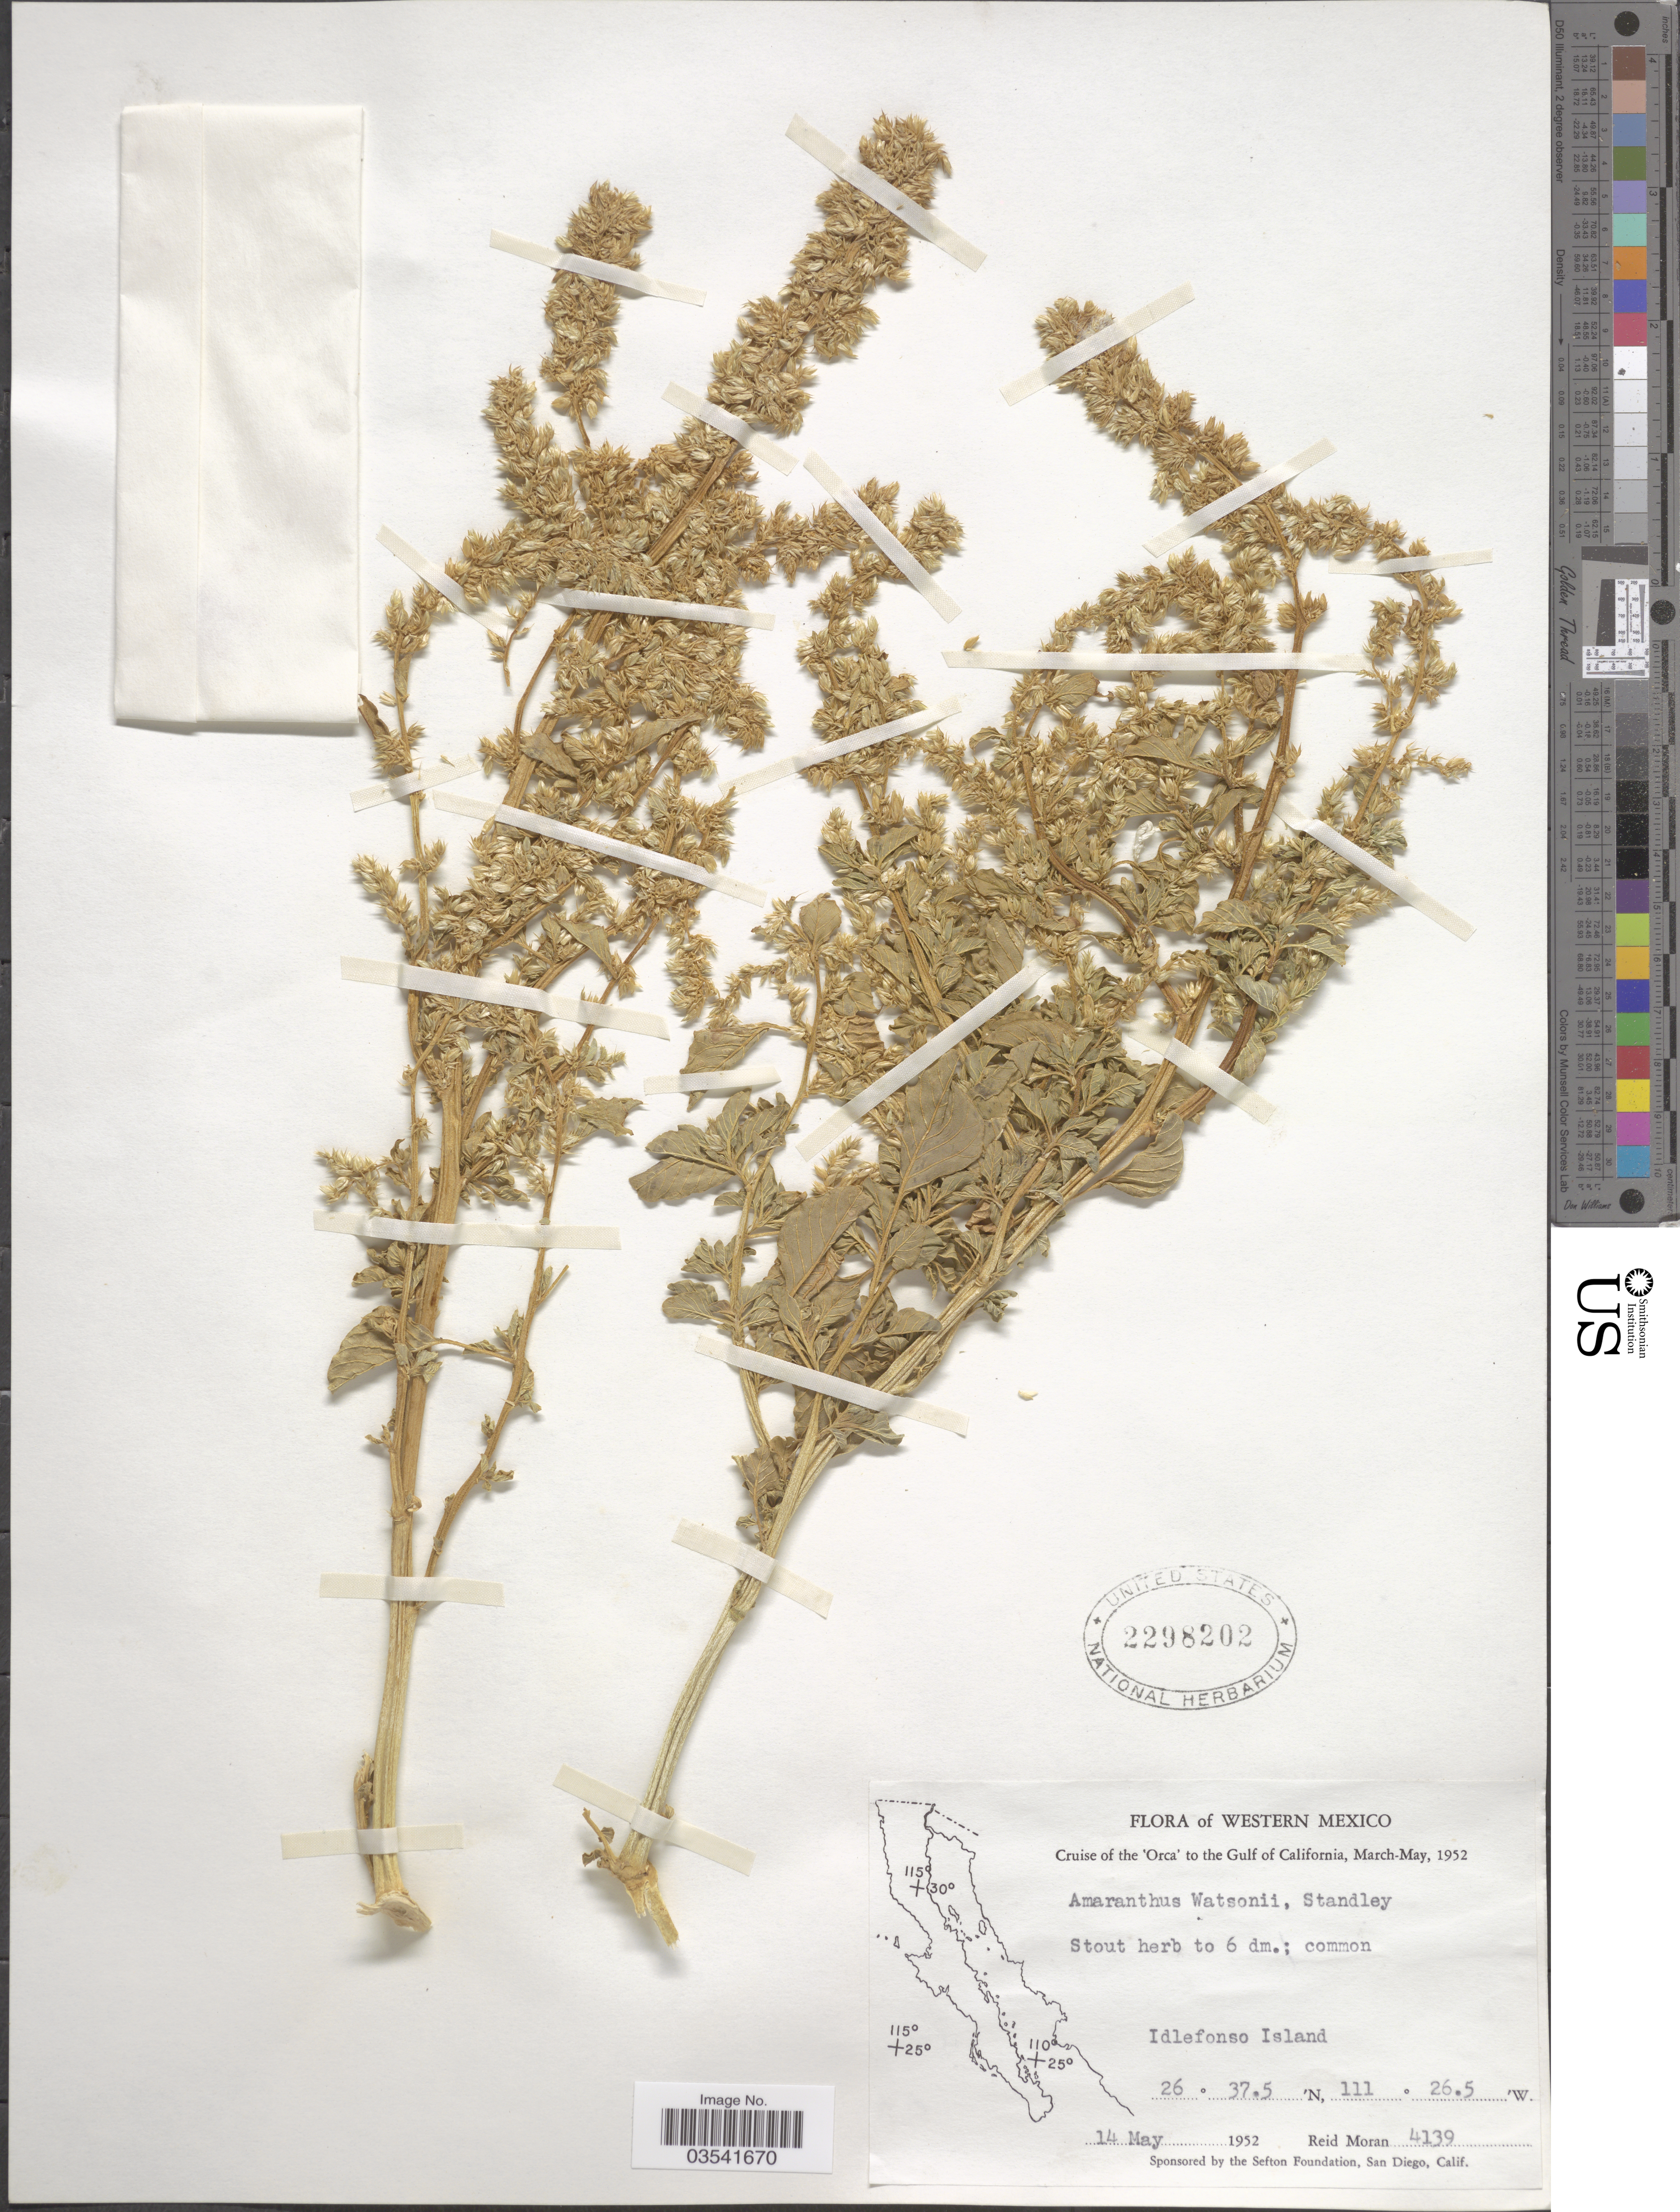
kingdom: Plantae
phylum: Tracheophyta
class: Magnoliopsida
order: Caryophyllales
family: Amaranthaceae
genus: Amaranthus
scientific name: Amaranthus watsonii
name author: Standl.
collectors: R. Moran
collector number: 4139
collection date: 1952-05-14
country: Mexico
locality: Western Mexico. Cruise of the 'Orca' to the Gulf of California. Idlefonso Island.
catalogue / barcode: US 2298202